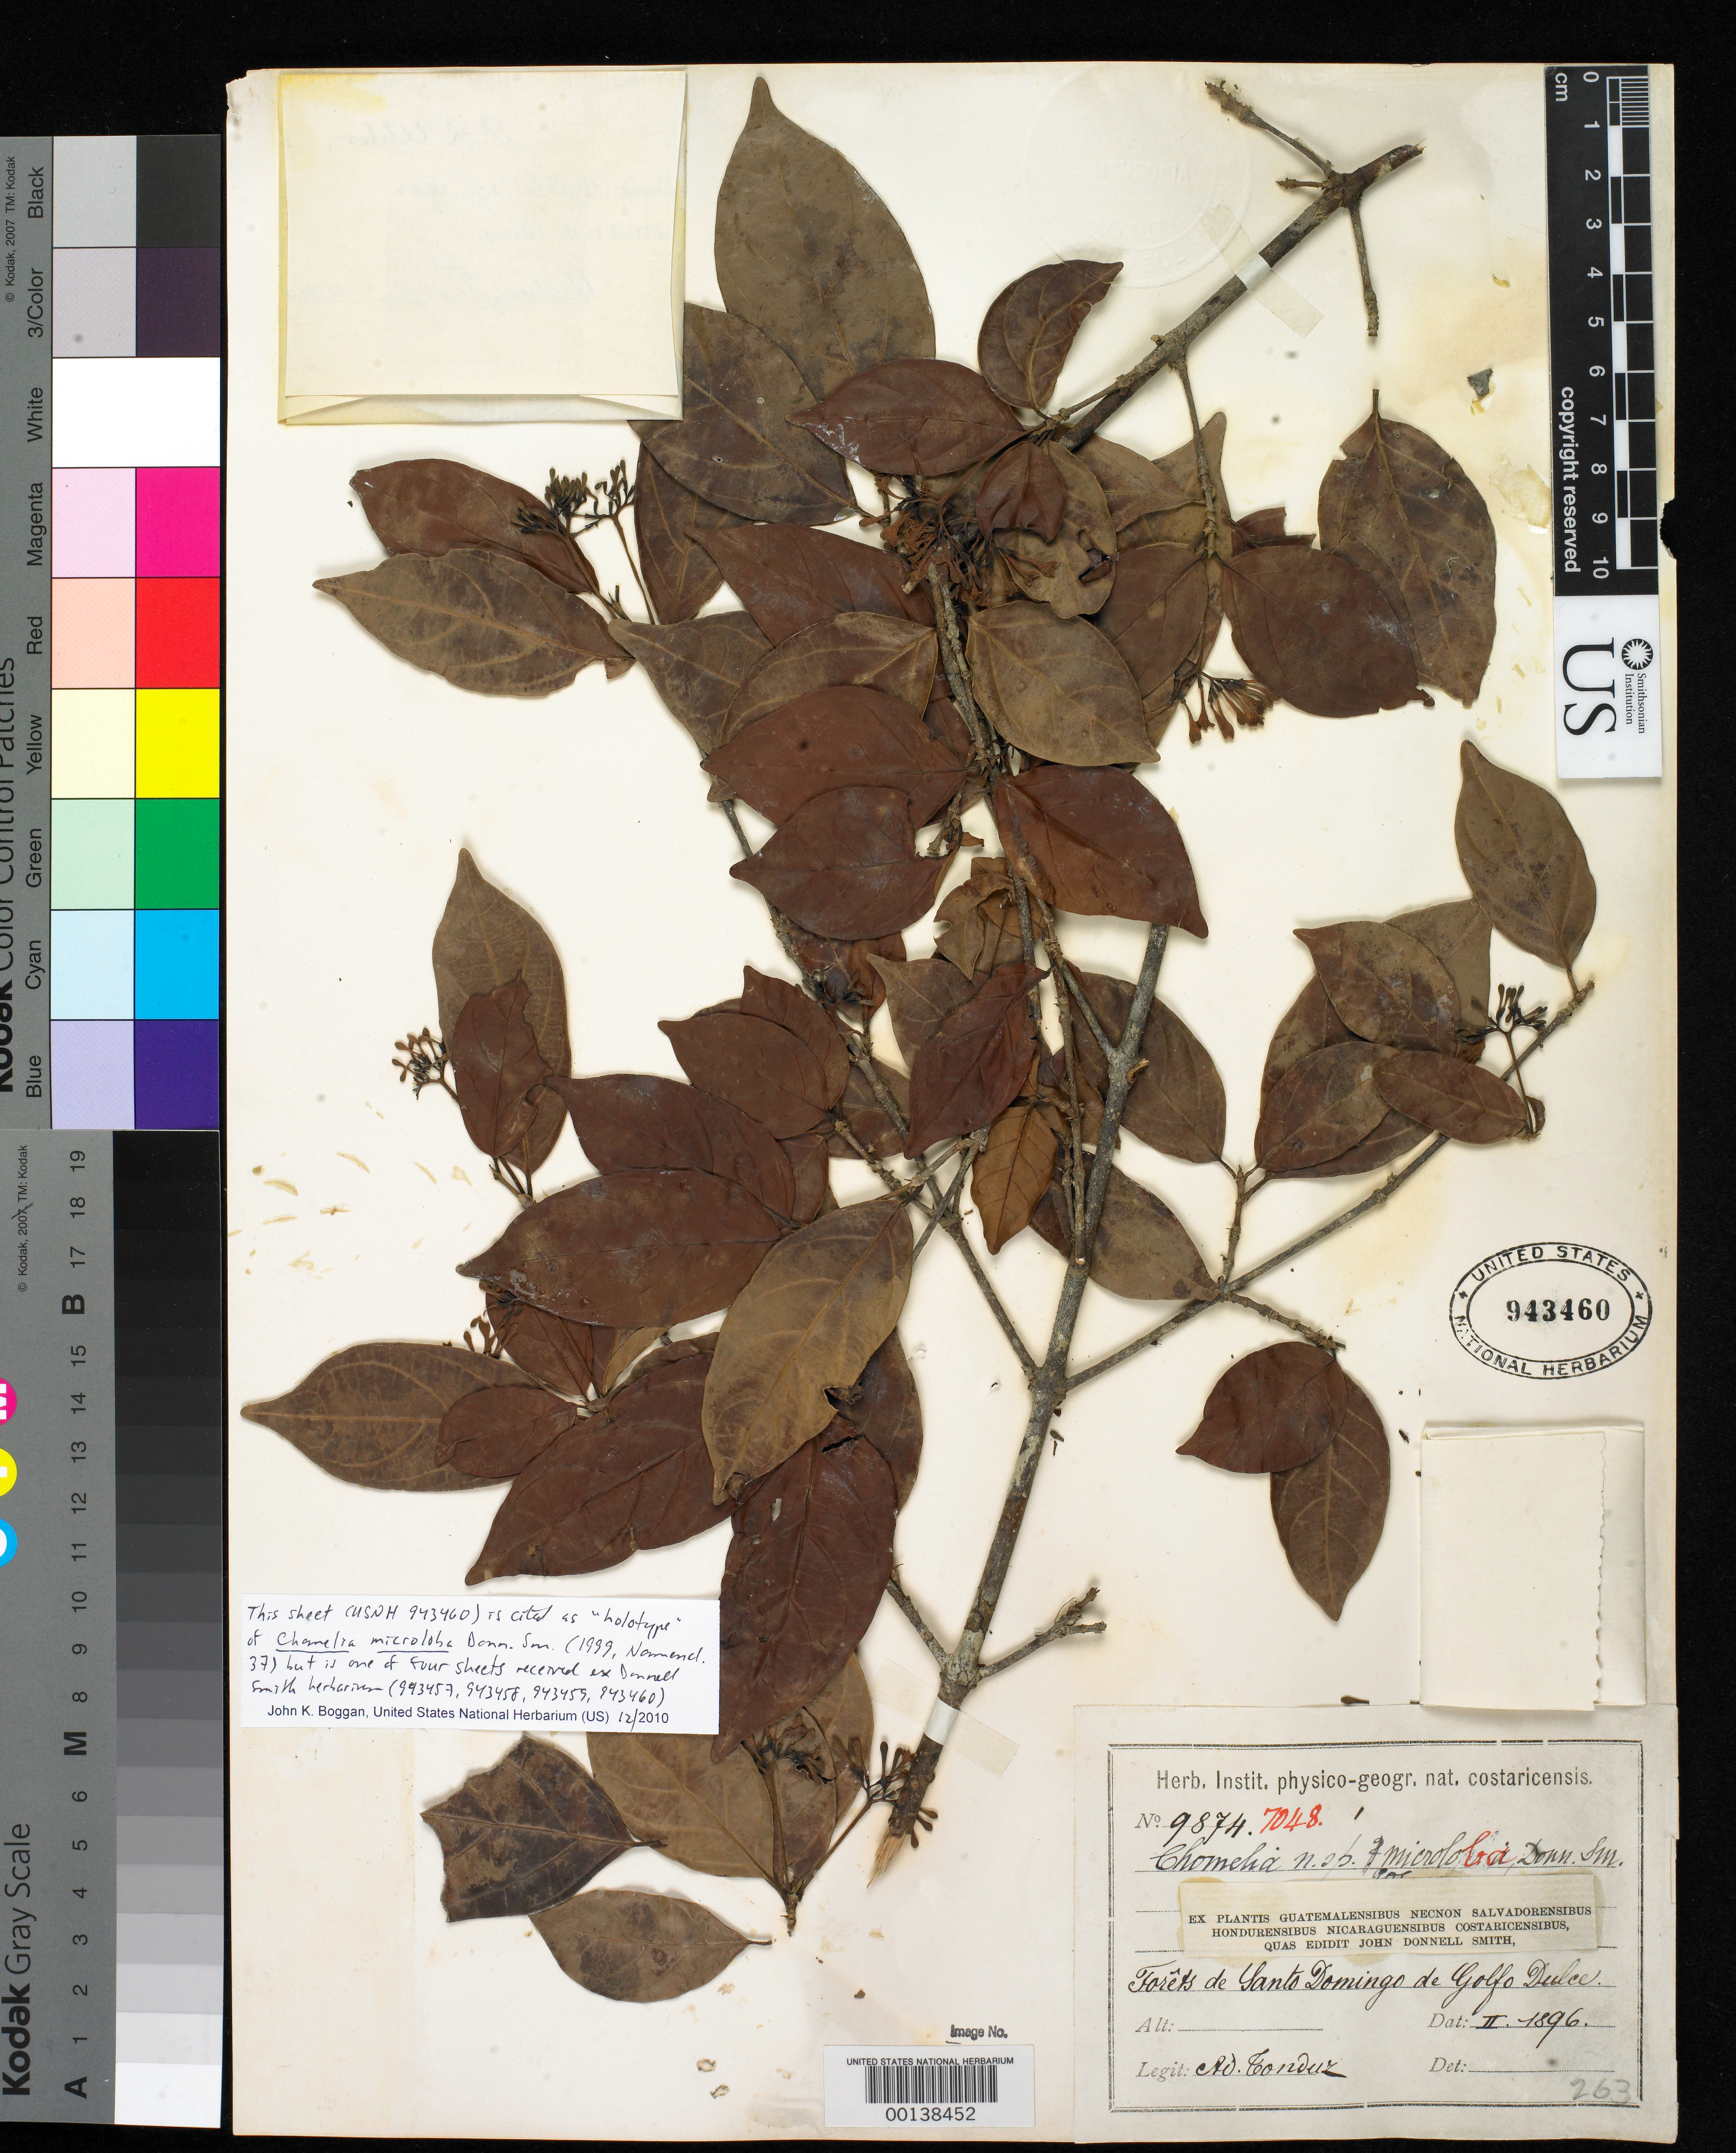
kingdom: Plantae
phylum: Tracheophyta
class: Magnoliopsida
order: Gentianales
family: Rubiaceae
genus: Chomelia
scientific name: Chomelia microloba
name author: Donn. Sm.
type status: Type Collection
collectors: A. Tonduz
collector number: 7048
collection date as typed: Feb 1896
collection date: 1896-02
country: Costa Rica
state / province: Puntarenas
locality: Santo Domingo de Golfo Dulce.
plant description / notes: This sheet (USNH 943460) is cited as "holotype" by D.H. Lorence (1999, Nomenclator: 37) but is one of 4 sheets received ex John Donnell Smith herbarium (USNH 943457, 943458, 943459, 943460).; "n. 9874 herb. Nat. Cost."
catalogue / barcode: US 943460